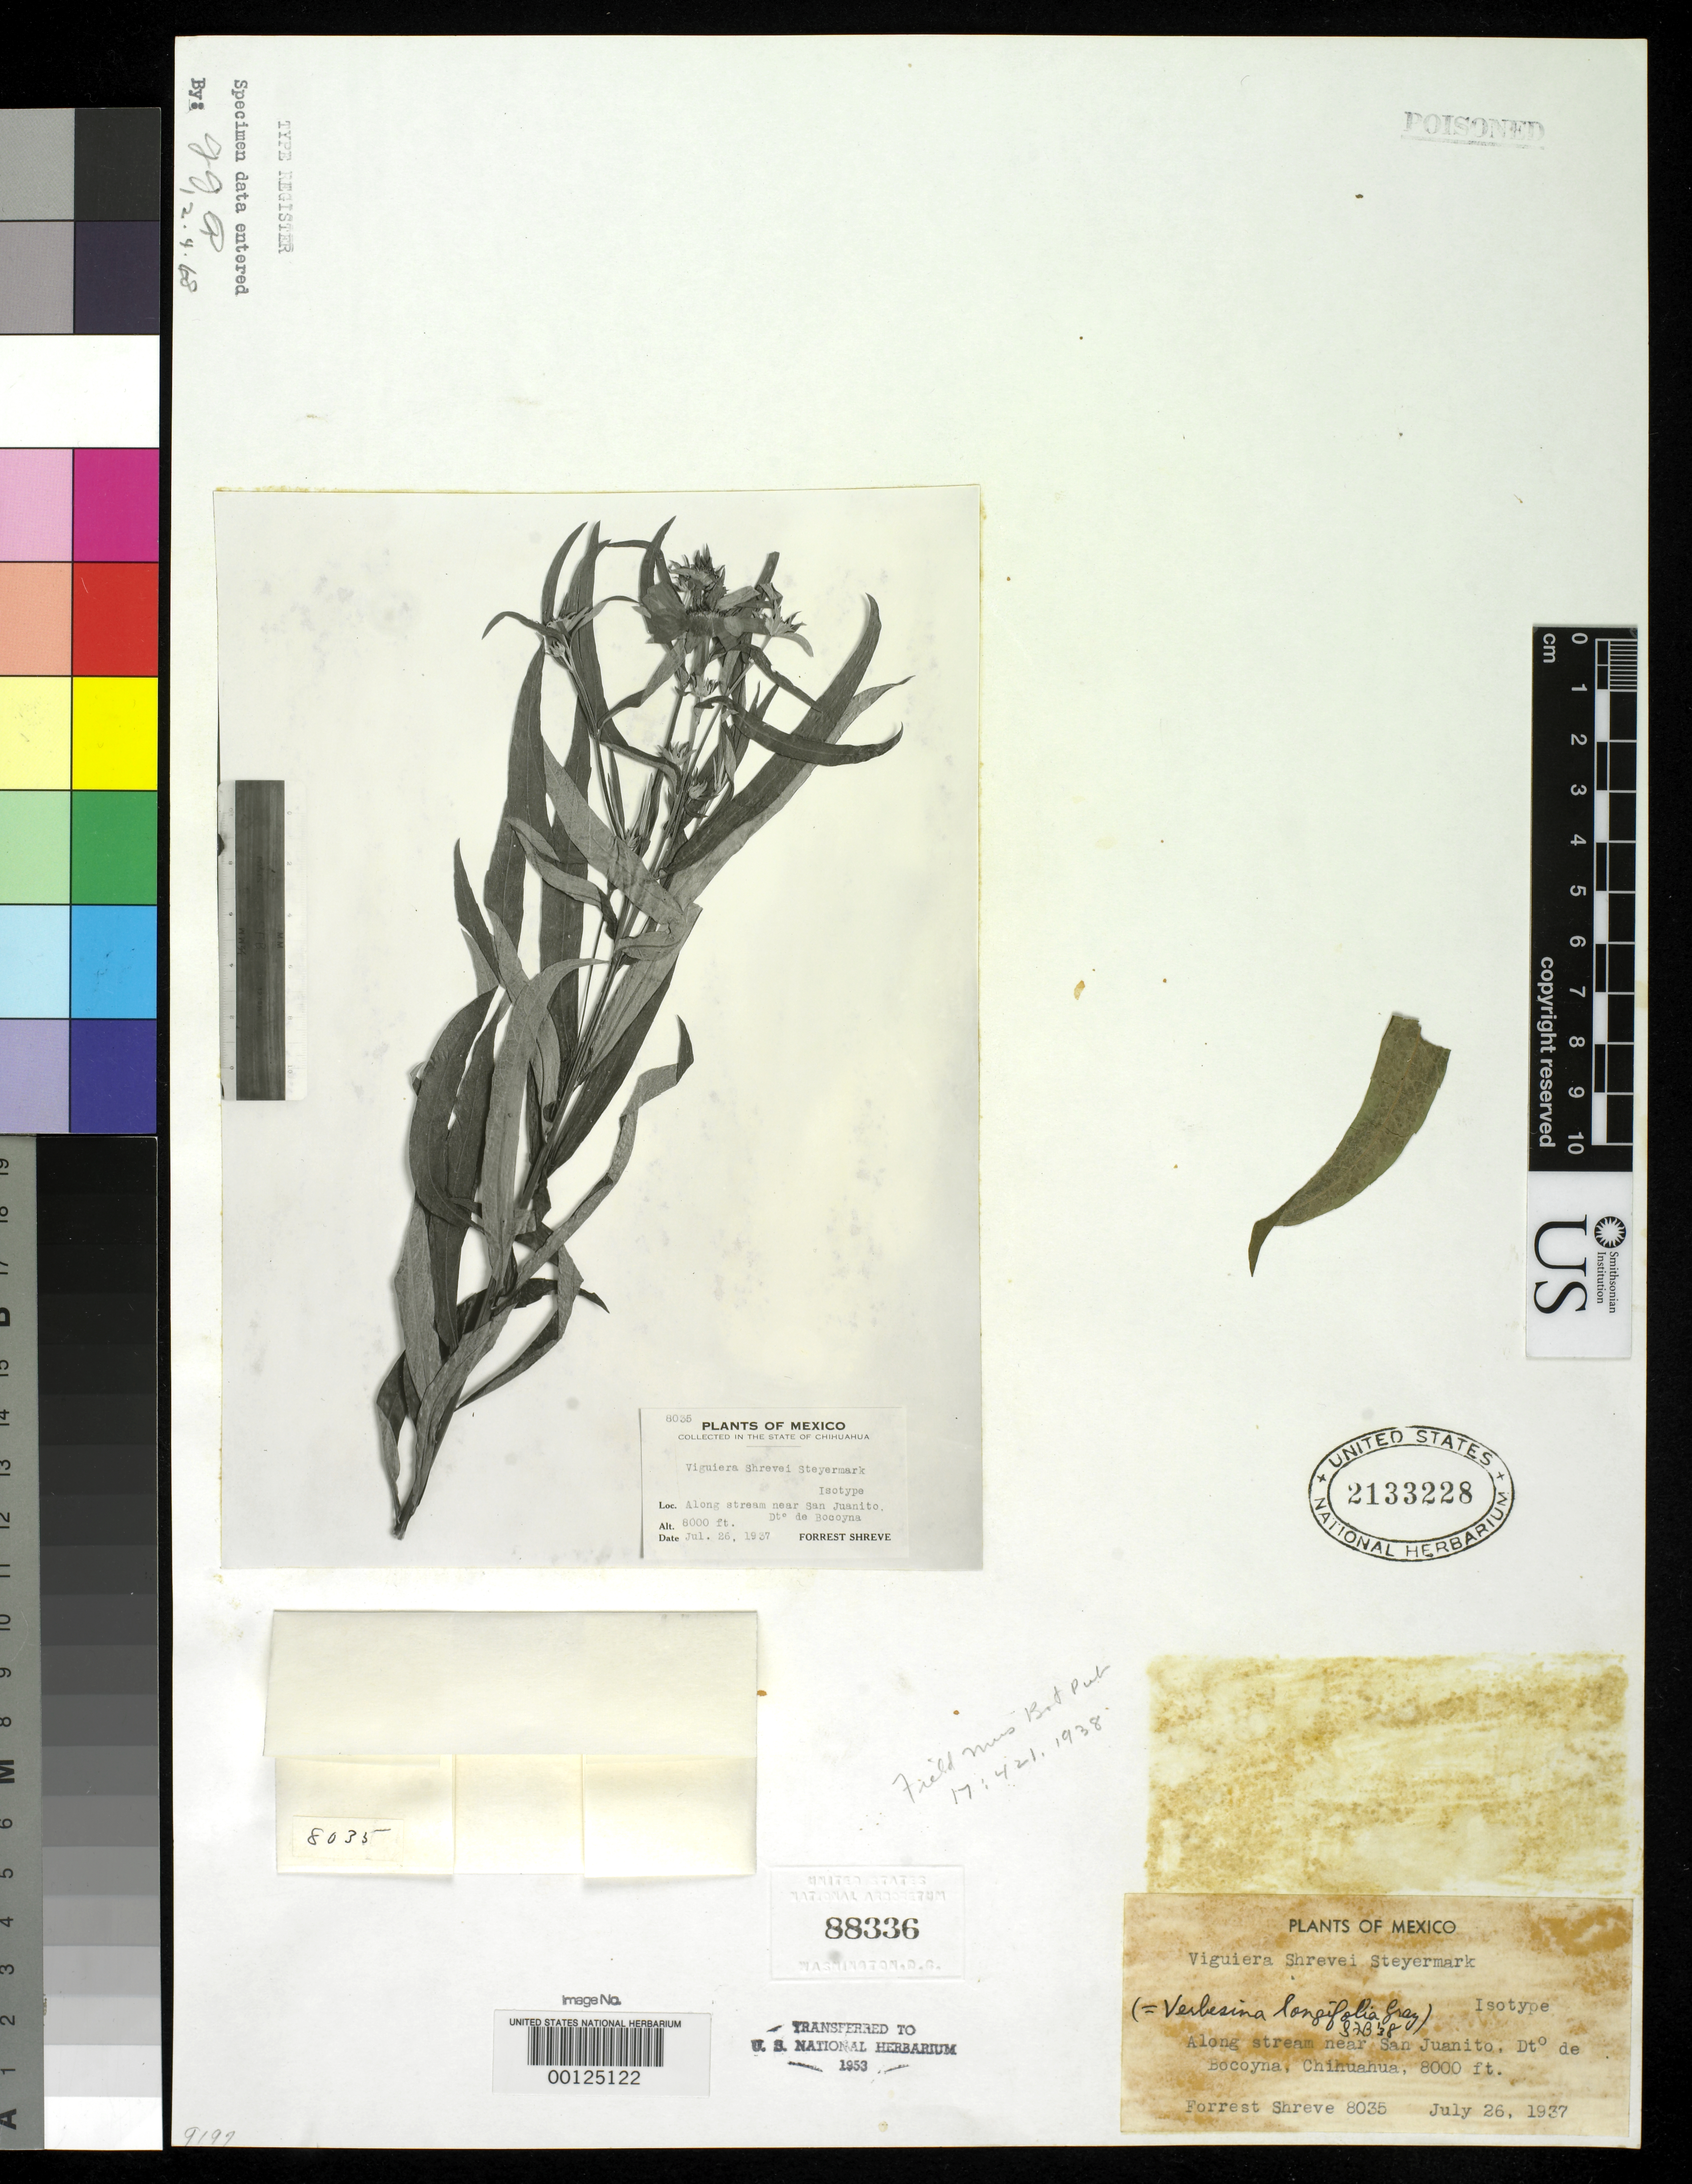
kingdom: Plantae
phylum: Tracheophyta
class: Magnoliopsida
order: Asterales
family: Asteraceae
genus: Viguiera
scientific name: Viguiera shrevei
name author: Steyerm.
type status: Isotype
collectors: F. Shreve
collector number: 8035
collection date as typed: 26 Jul 1937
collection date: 1937-07-26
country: Mexico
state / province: Chihuahua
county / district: Bocoyna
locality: Near San Juanito.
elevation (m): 2400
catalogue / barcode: US 2133228